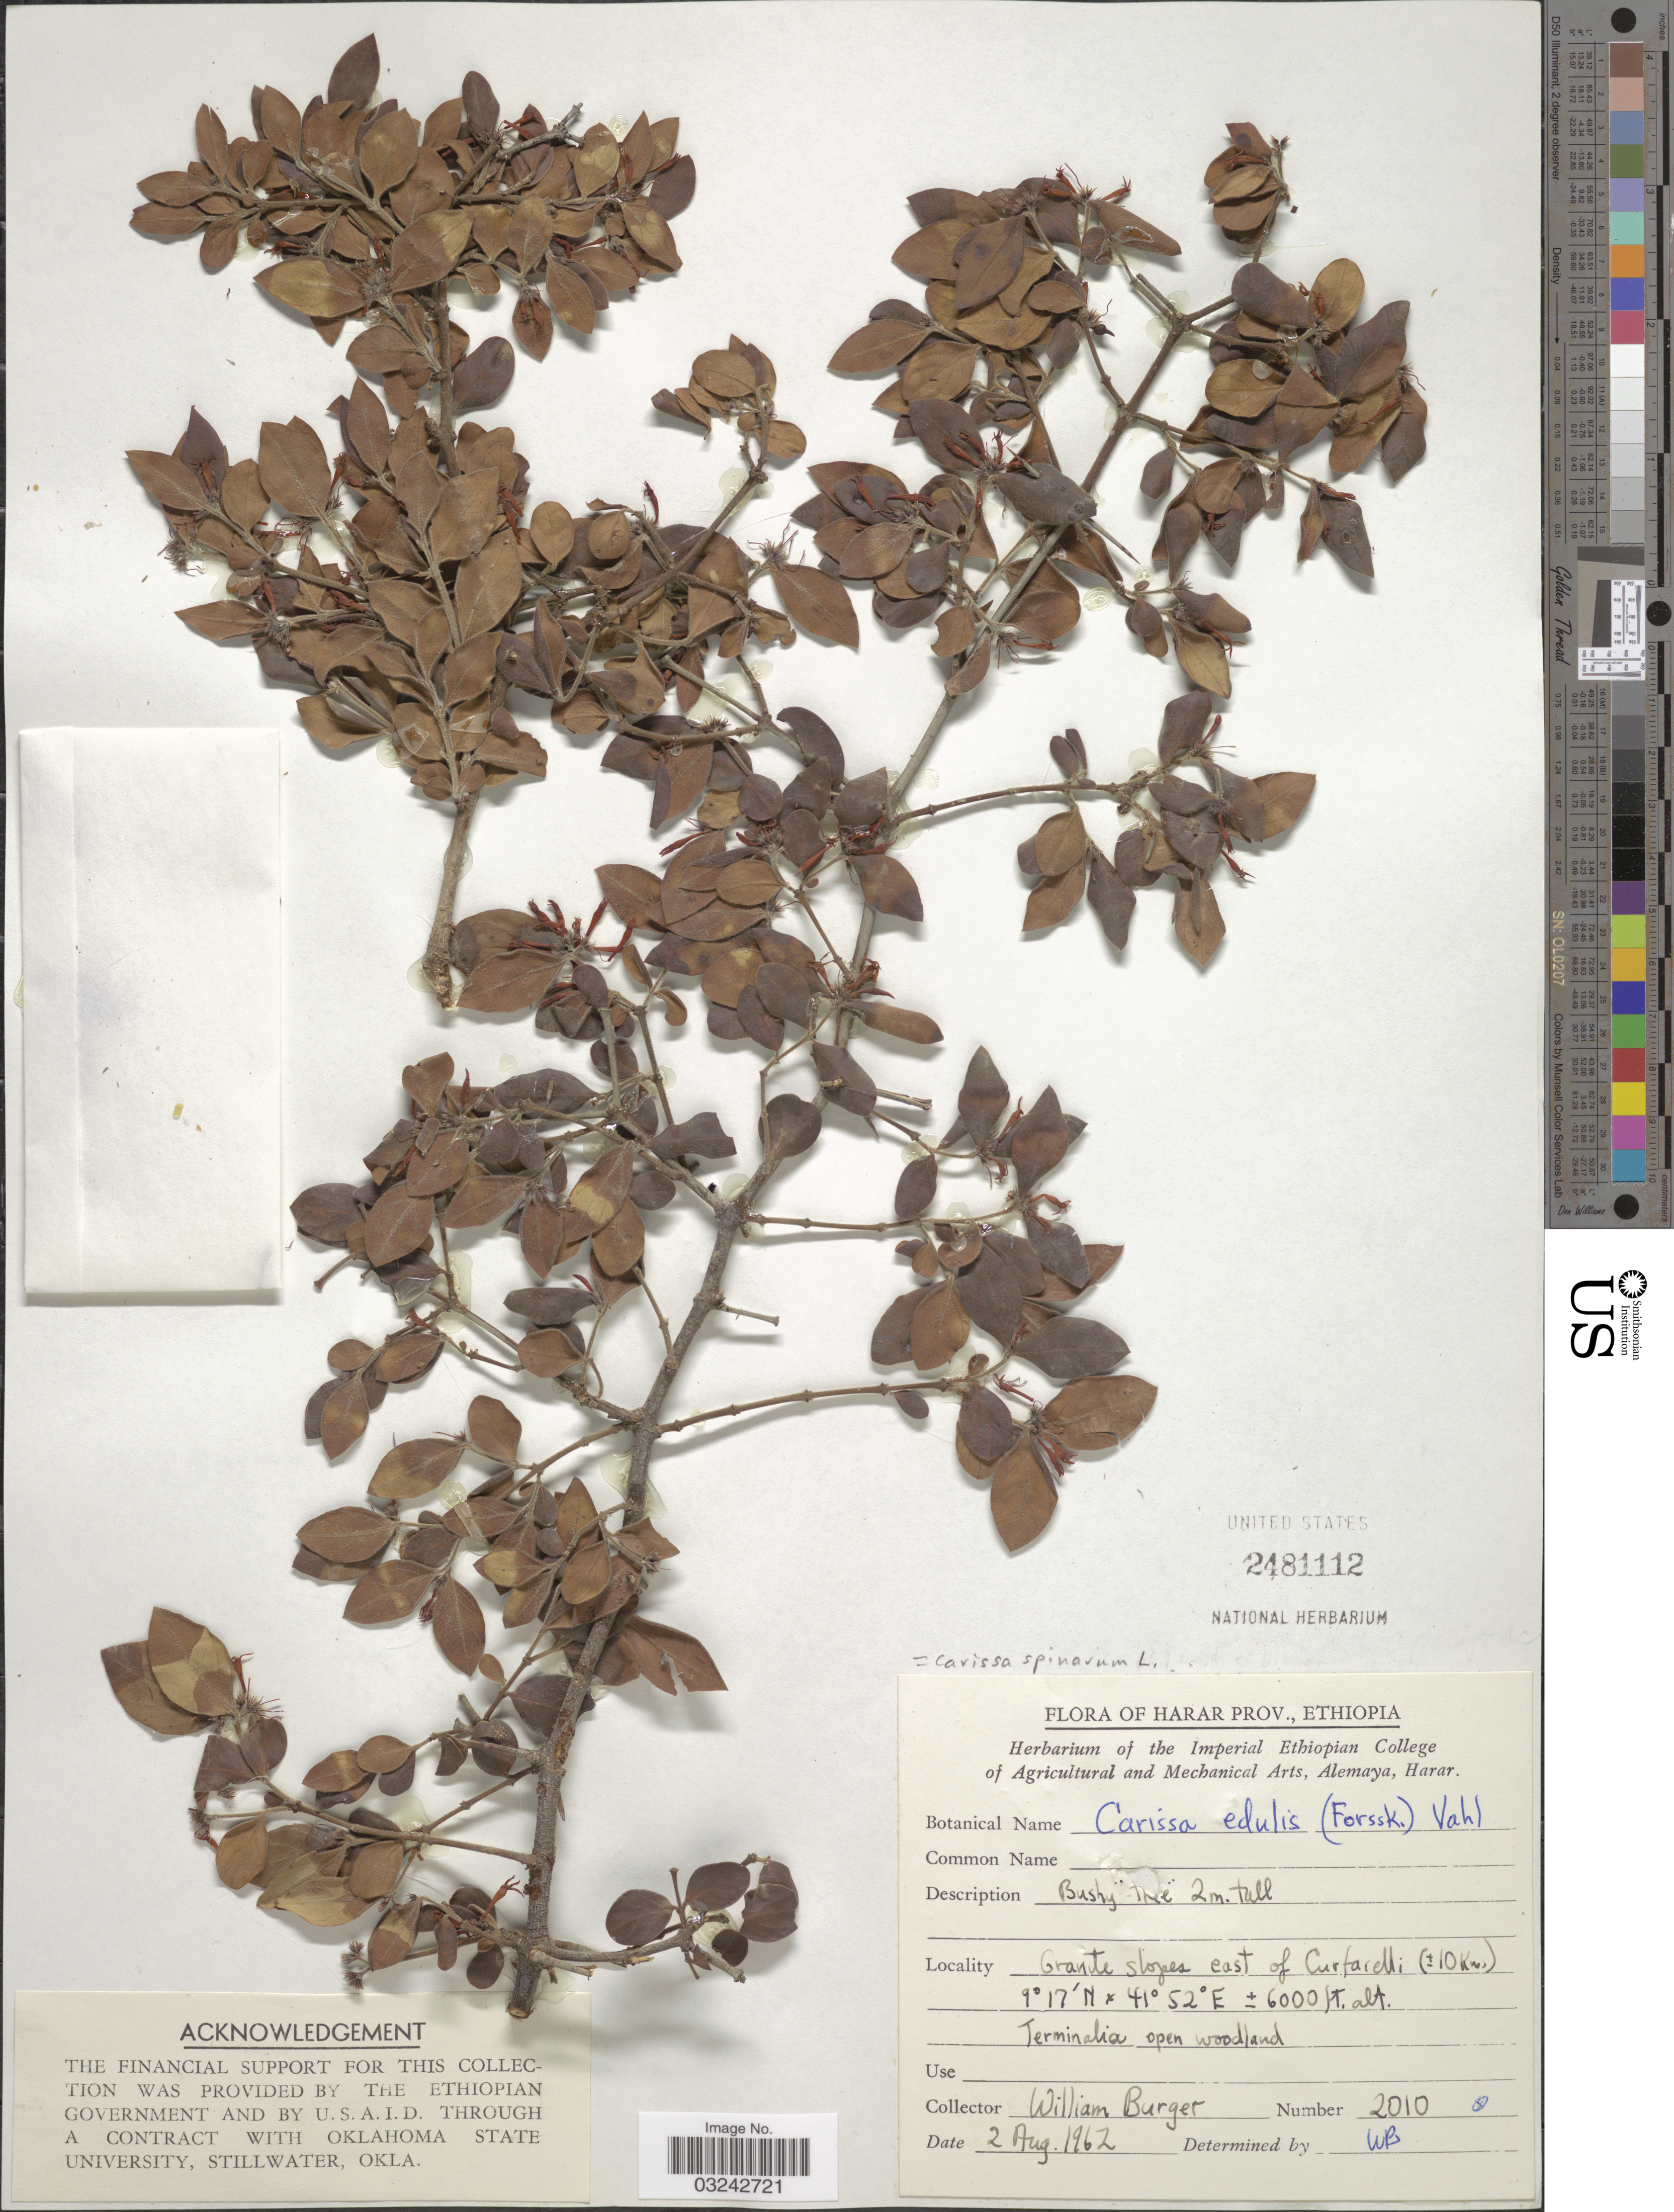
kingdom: Plantae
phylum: Tracheophyta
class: Magnoliopsida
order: Gentianales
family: Apocynaceae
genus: Carissa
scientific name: Carissa spinarum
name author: L.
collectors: W. Burger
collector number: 2010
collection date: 1962-08-02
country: Ethiopia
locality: Harar Prov. Granite slopes east of Curfacelli (± 10 Km).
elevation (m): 1829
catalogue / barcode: US 2481112